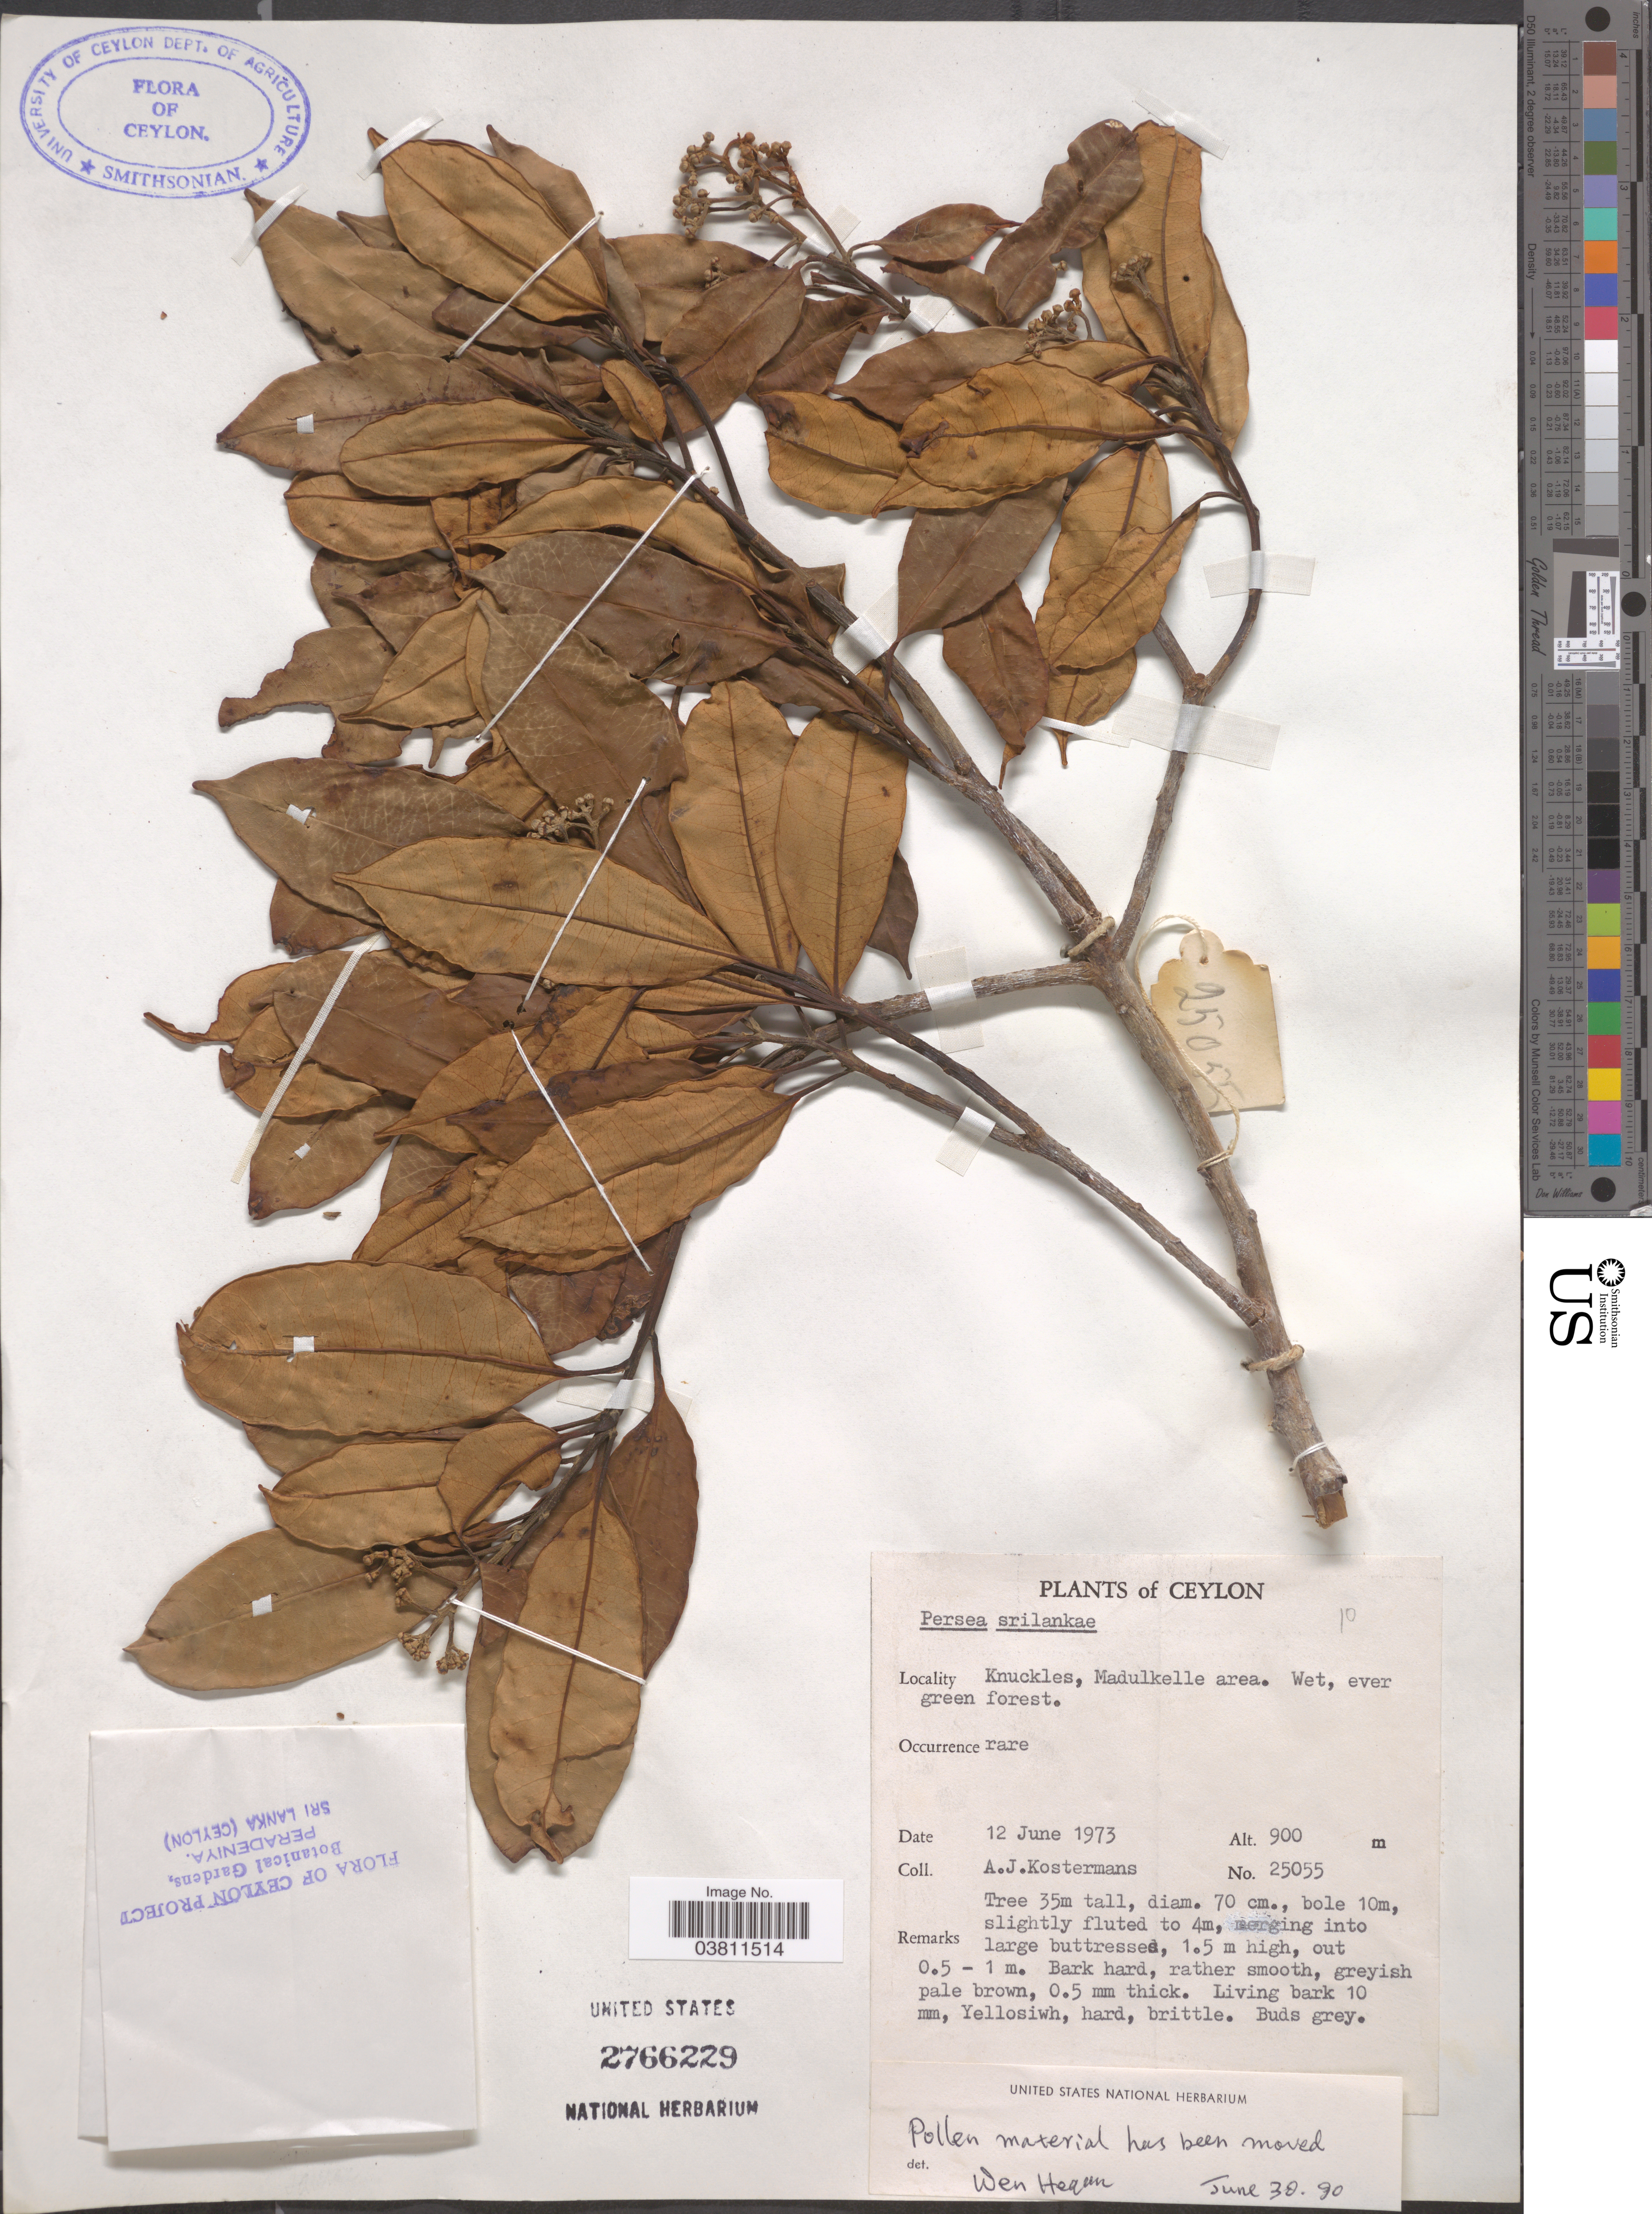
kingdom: Plantae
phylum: Tracheophyta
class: Magnoliopsida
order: Laurales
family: Lauraceae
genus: Persea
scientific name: Persea srilankae, ined. 1973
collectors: A. J. G. Kostermans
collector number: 25055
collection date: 1973-06-12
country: Sri Lanka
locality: Ceylon. Knuckles, Madulkelle area.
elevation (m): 900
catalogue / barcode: US 2766229